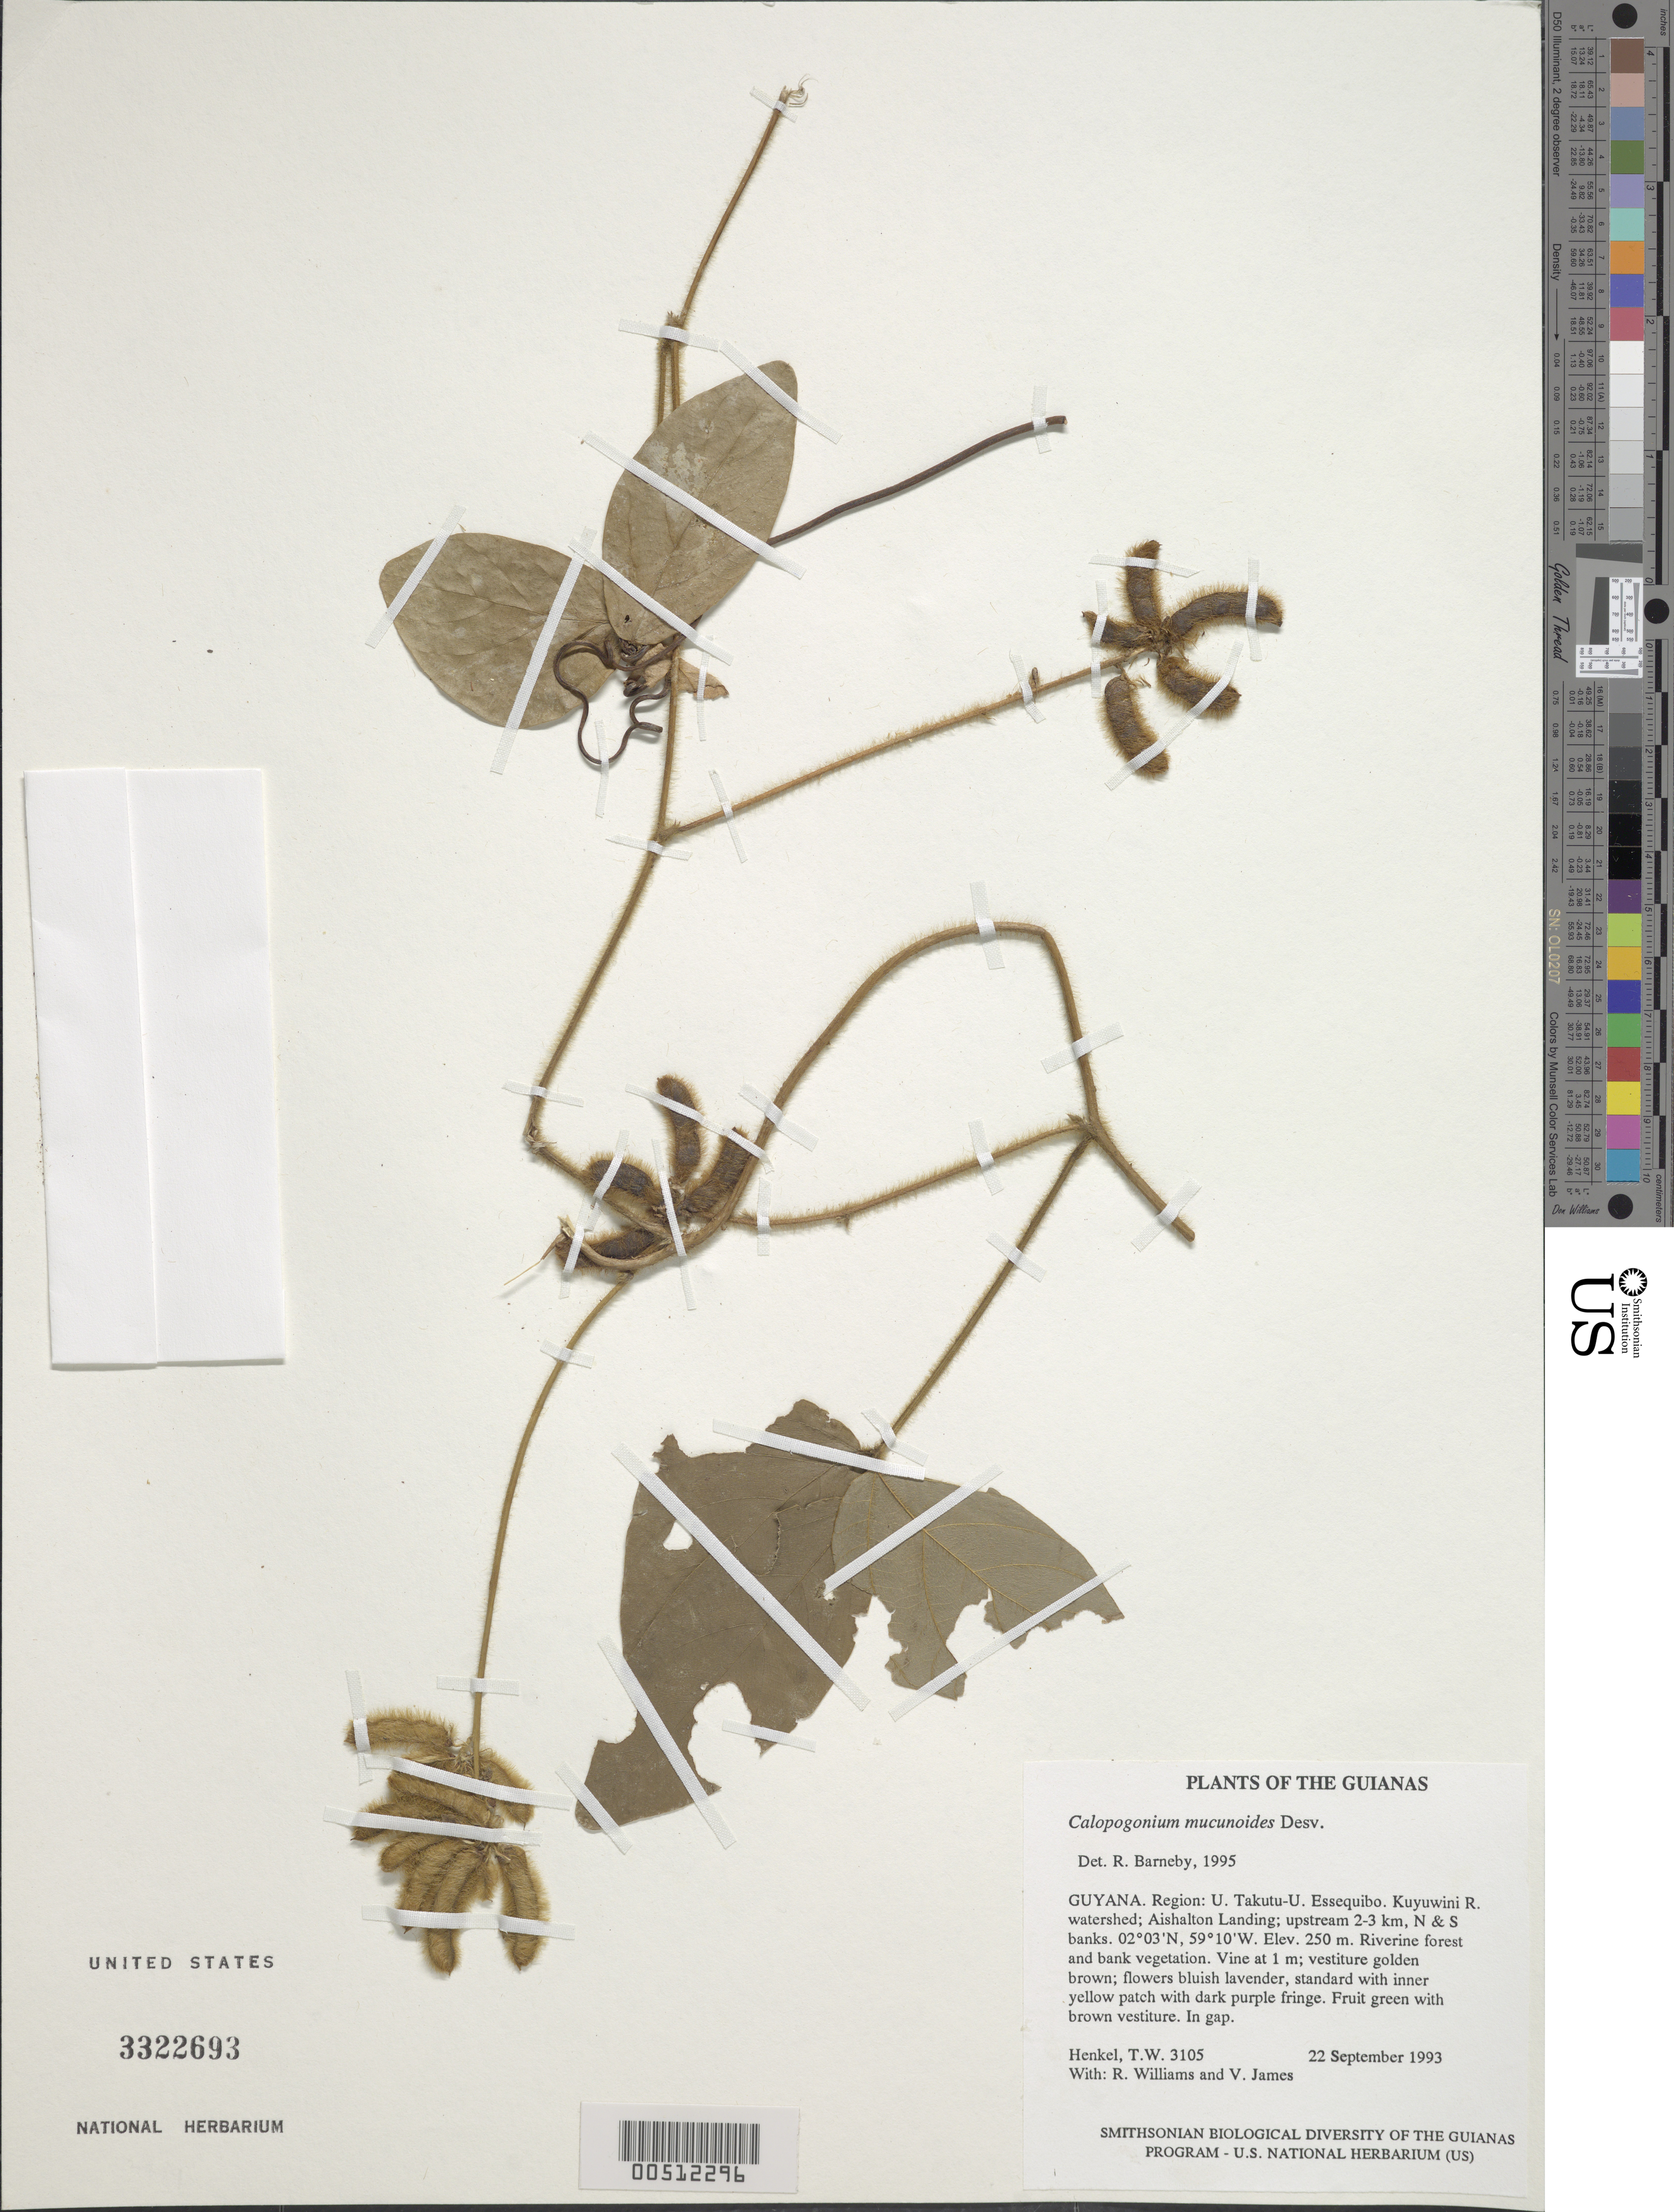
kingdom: Plantae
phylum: Tracheophyta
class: Magnoliopsida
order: Fabales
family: Fabaceae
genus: Calopogonium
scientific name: Calopogonium mucunoides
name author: Desv.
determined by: Barneby, Rupert C., (NY)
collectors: T. Henkel, R. Williams & V. James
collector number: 3105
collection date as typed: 22 September 1993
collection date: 1993-09-22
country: Guyana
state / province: U. Takutu-U. Essequibo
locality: Kuyuwini R. watershed; Aishalton Landing; upstream 2-3 km, N & S banks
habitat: Riverine forest and bank vegetation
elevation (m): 250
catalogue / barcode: US 3322693